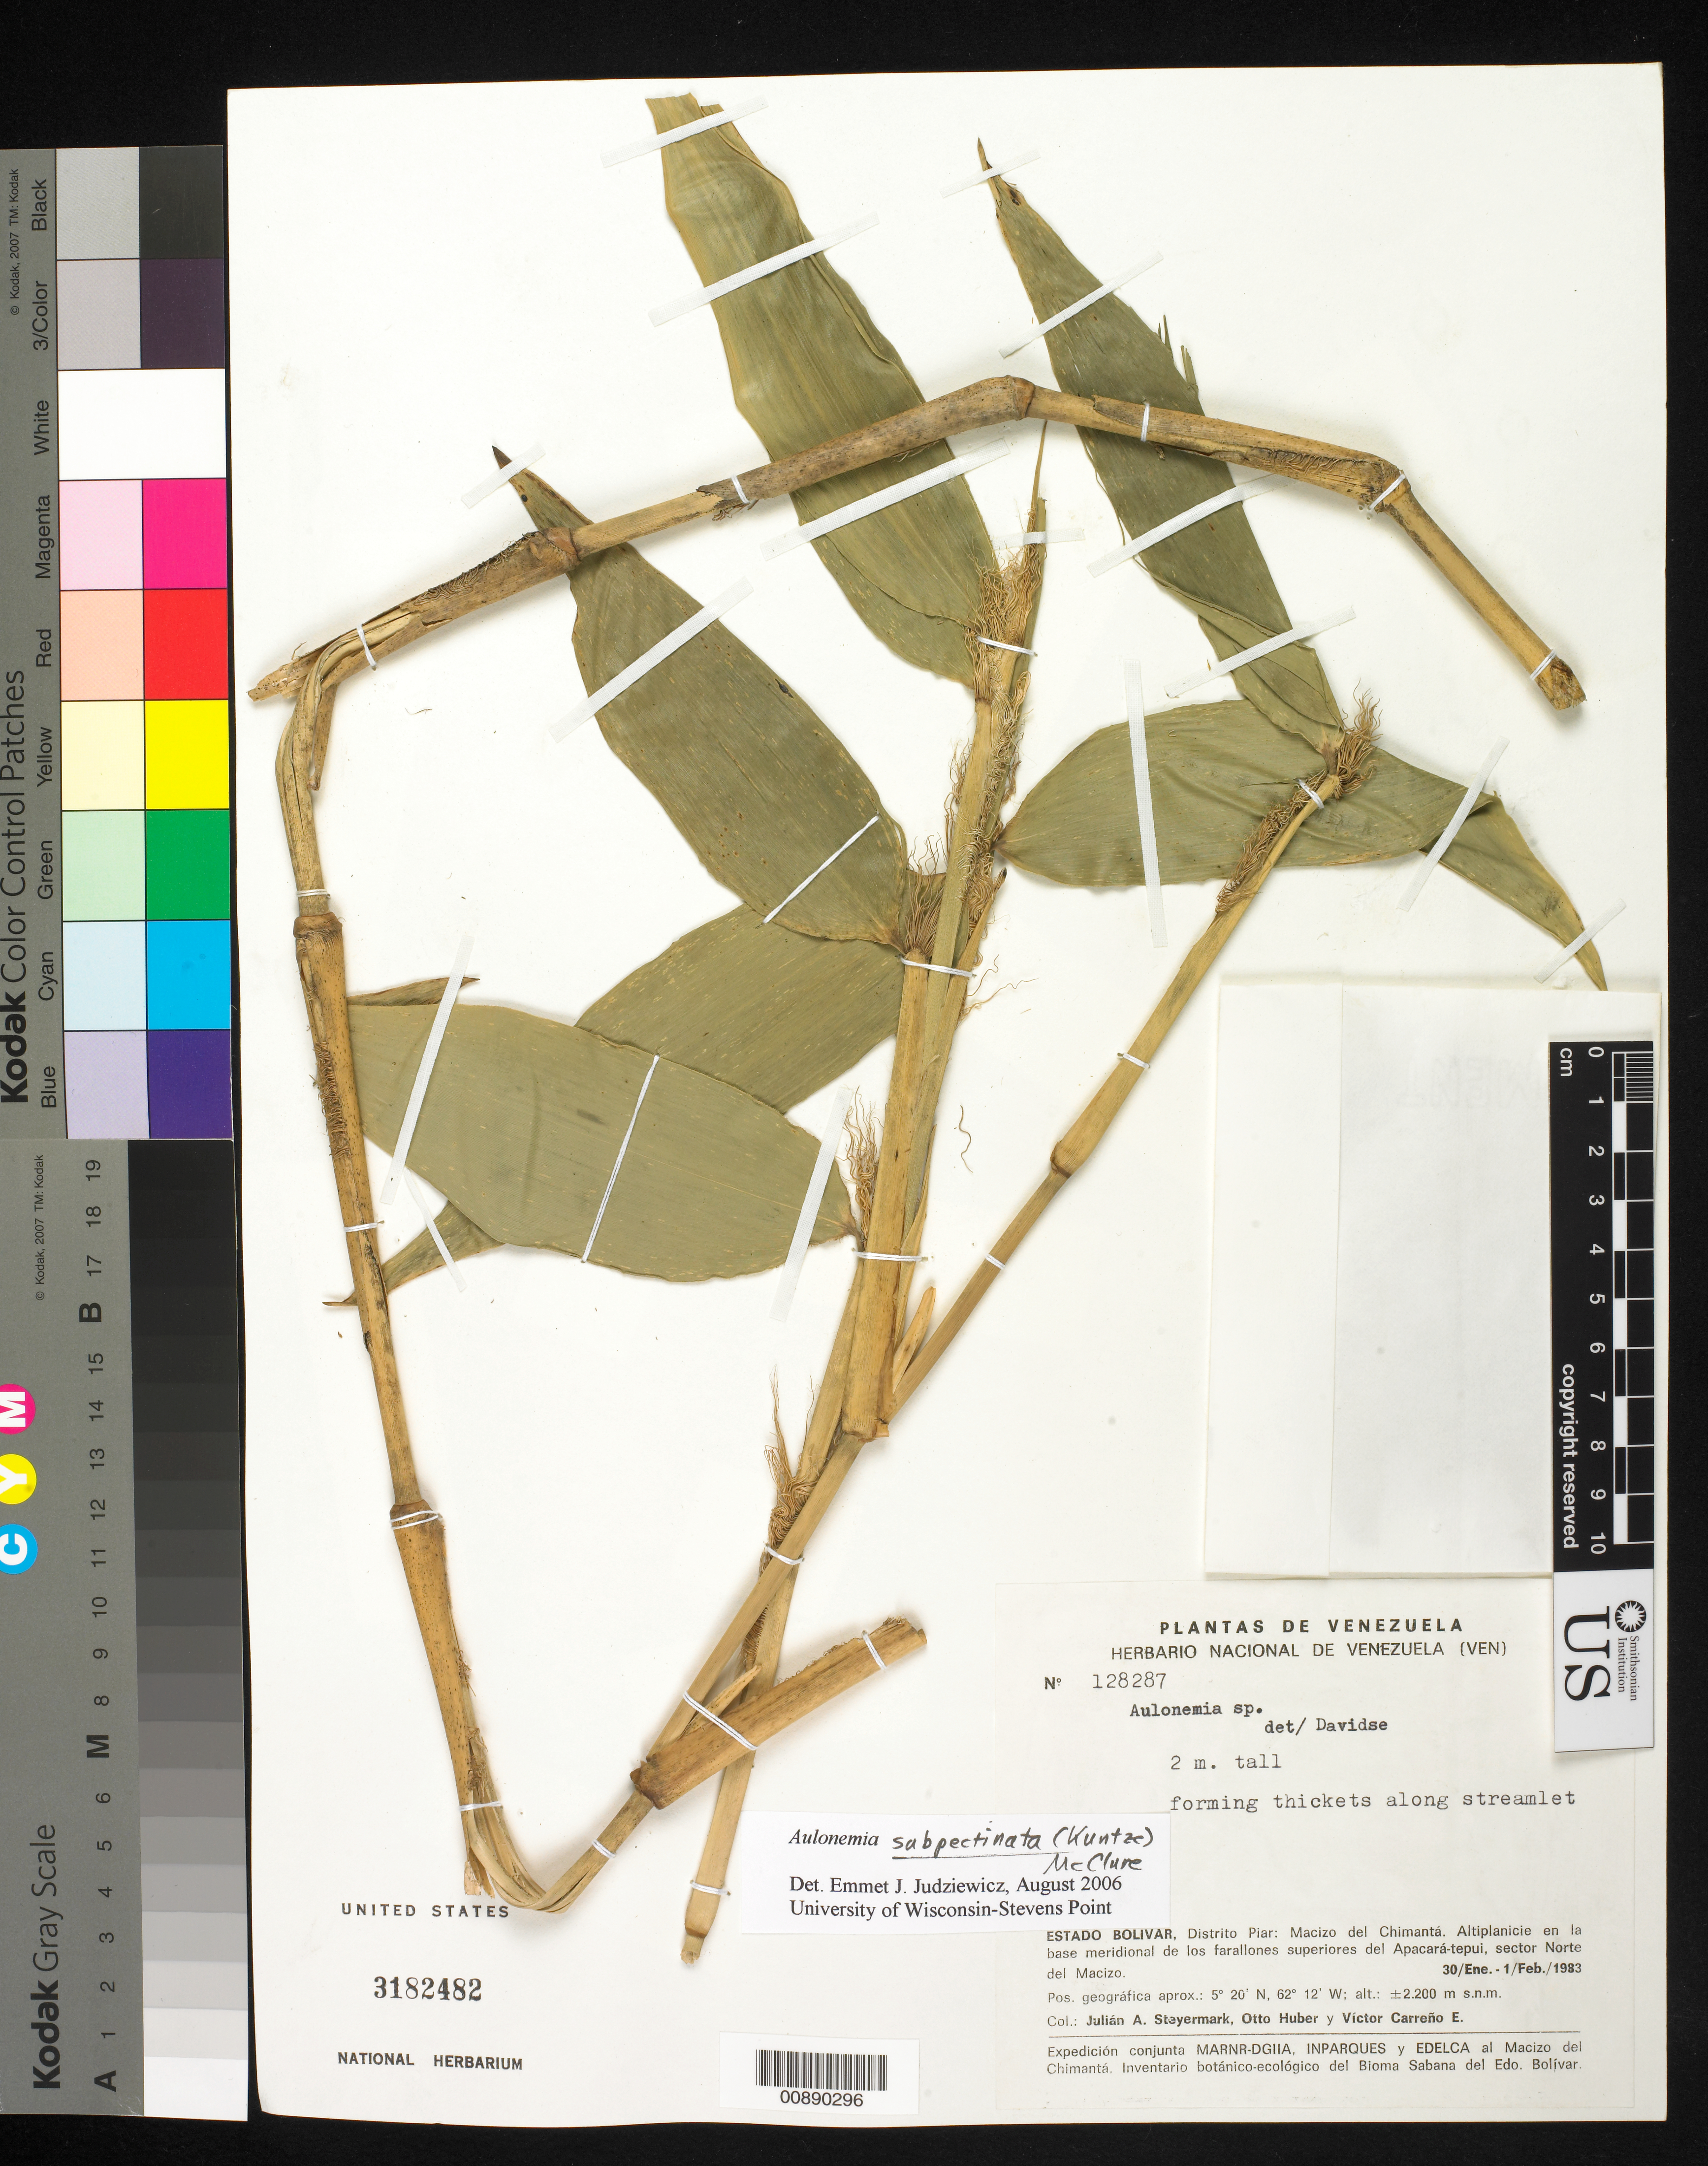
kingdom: Plantae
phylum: Tracheophyta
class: Liliopsida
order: Poales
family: Poaceae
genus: Aulonemia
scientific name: Aulonemia subpectinata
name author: (Kuntze) McClure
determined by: Judziewicz, E. J.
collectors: J. Steyermark, O. Huber & V. Carreño E.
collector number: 128287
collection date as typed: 30-Jan-83 to 1-Feb-83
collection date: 1983-01-30/1983-02-01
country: Venezuela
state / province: Bolívar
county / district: Piar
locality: Macizo del Chimantá, Apacará-tepuí, sector N del Macizo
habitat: Along streamlet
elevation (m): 2200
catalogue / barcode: US 3182482